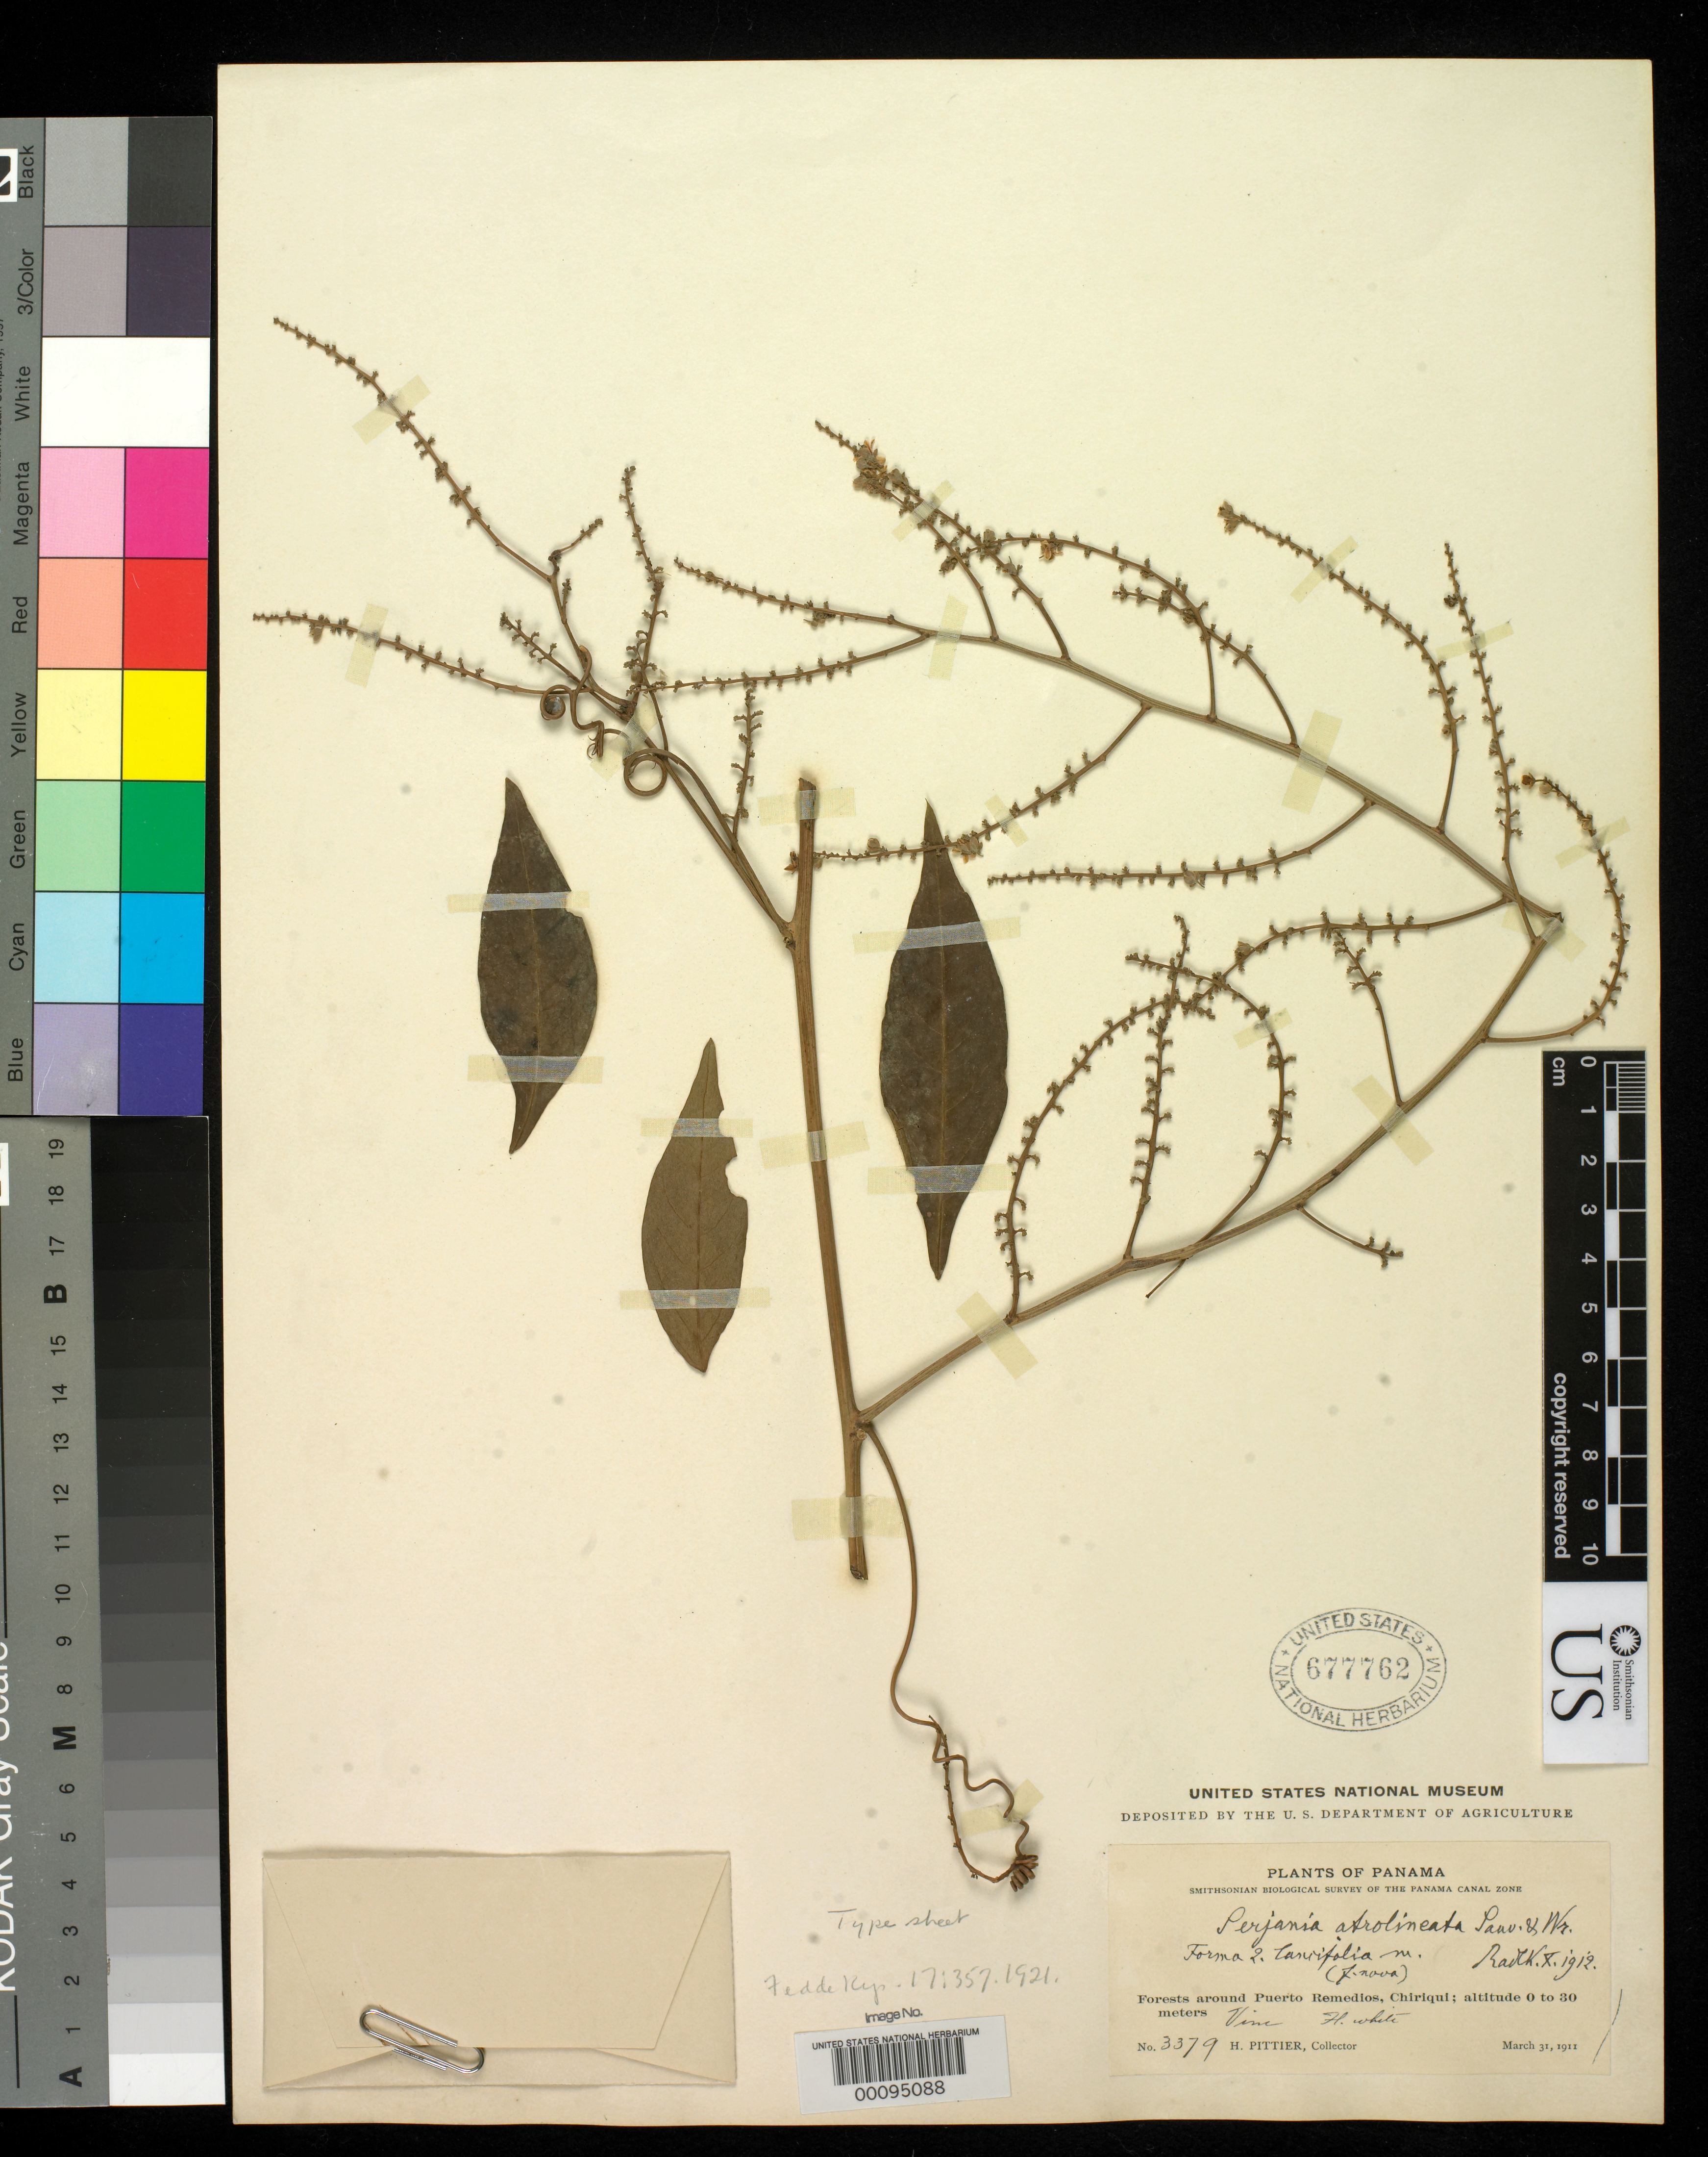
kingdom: Plantae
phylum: Tracheophyta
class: Magnoliopsida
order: Sapindales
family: Sapindaceae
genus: Serjania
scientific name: Serjania atrolineata f. lancifolia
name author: Radlk.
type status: Holotype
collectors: H. F. Pittier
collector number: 3379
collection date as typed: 31 Mar 1911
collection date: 1911-03-31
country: Panama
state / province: Chiriquí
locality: Around Puerto Remedios.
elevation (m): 0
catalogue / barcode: US 677762